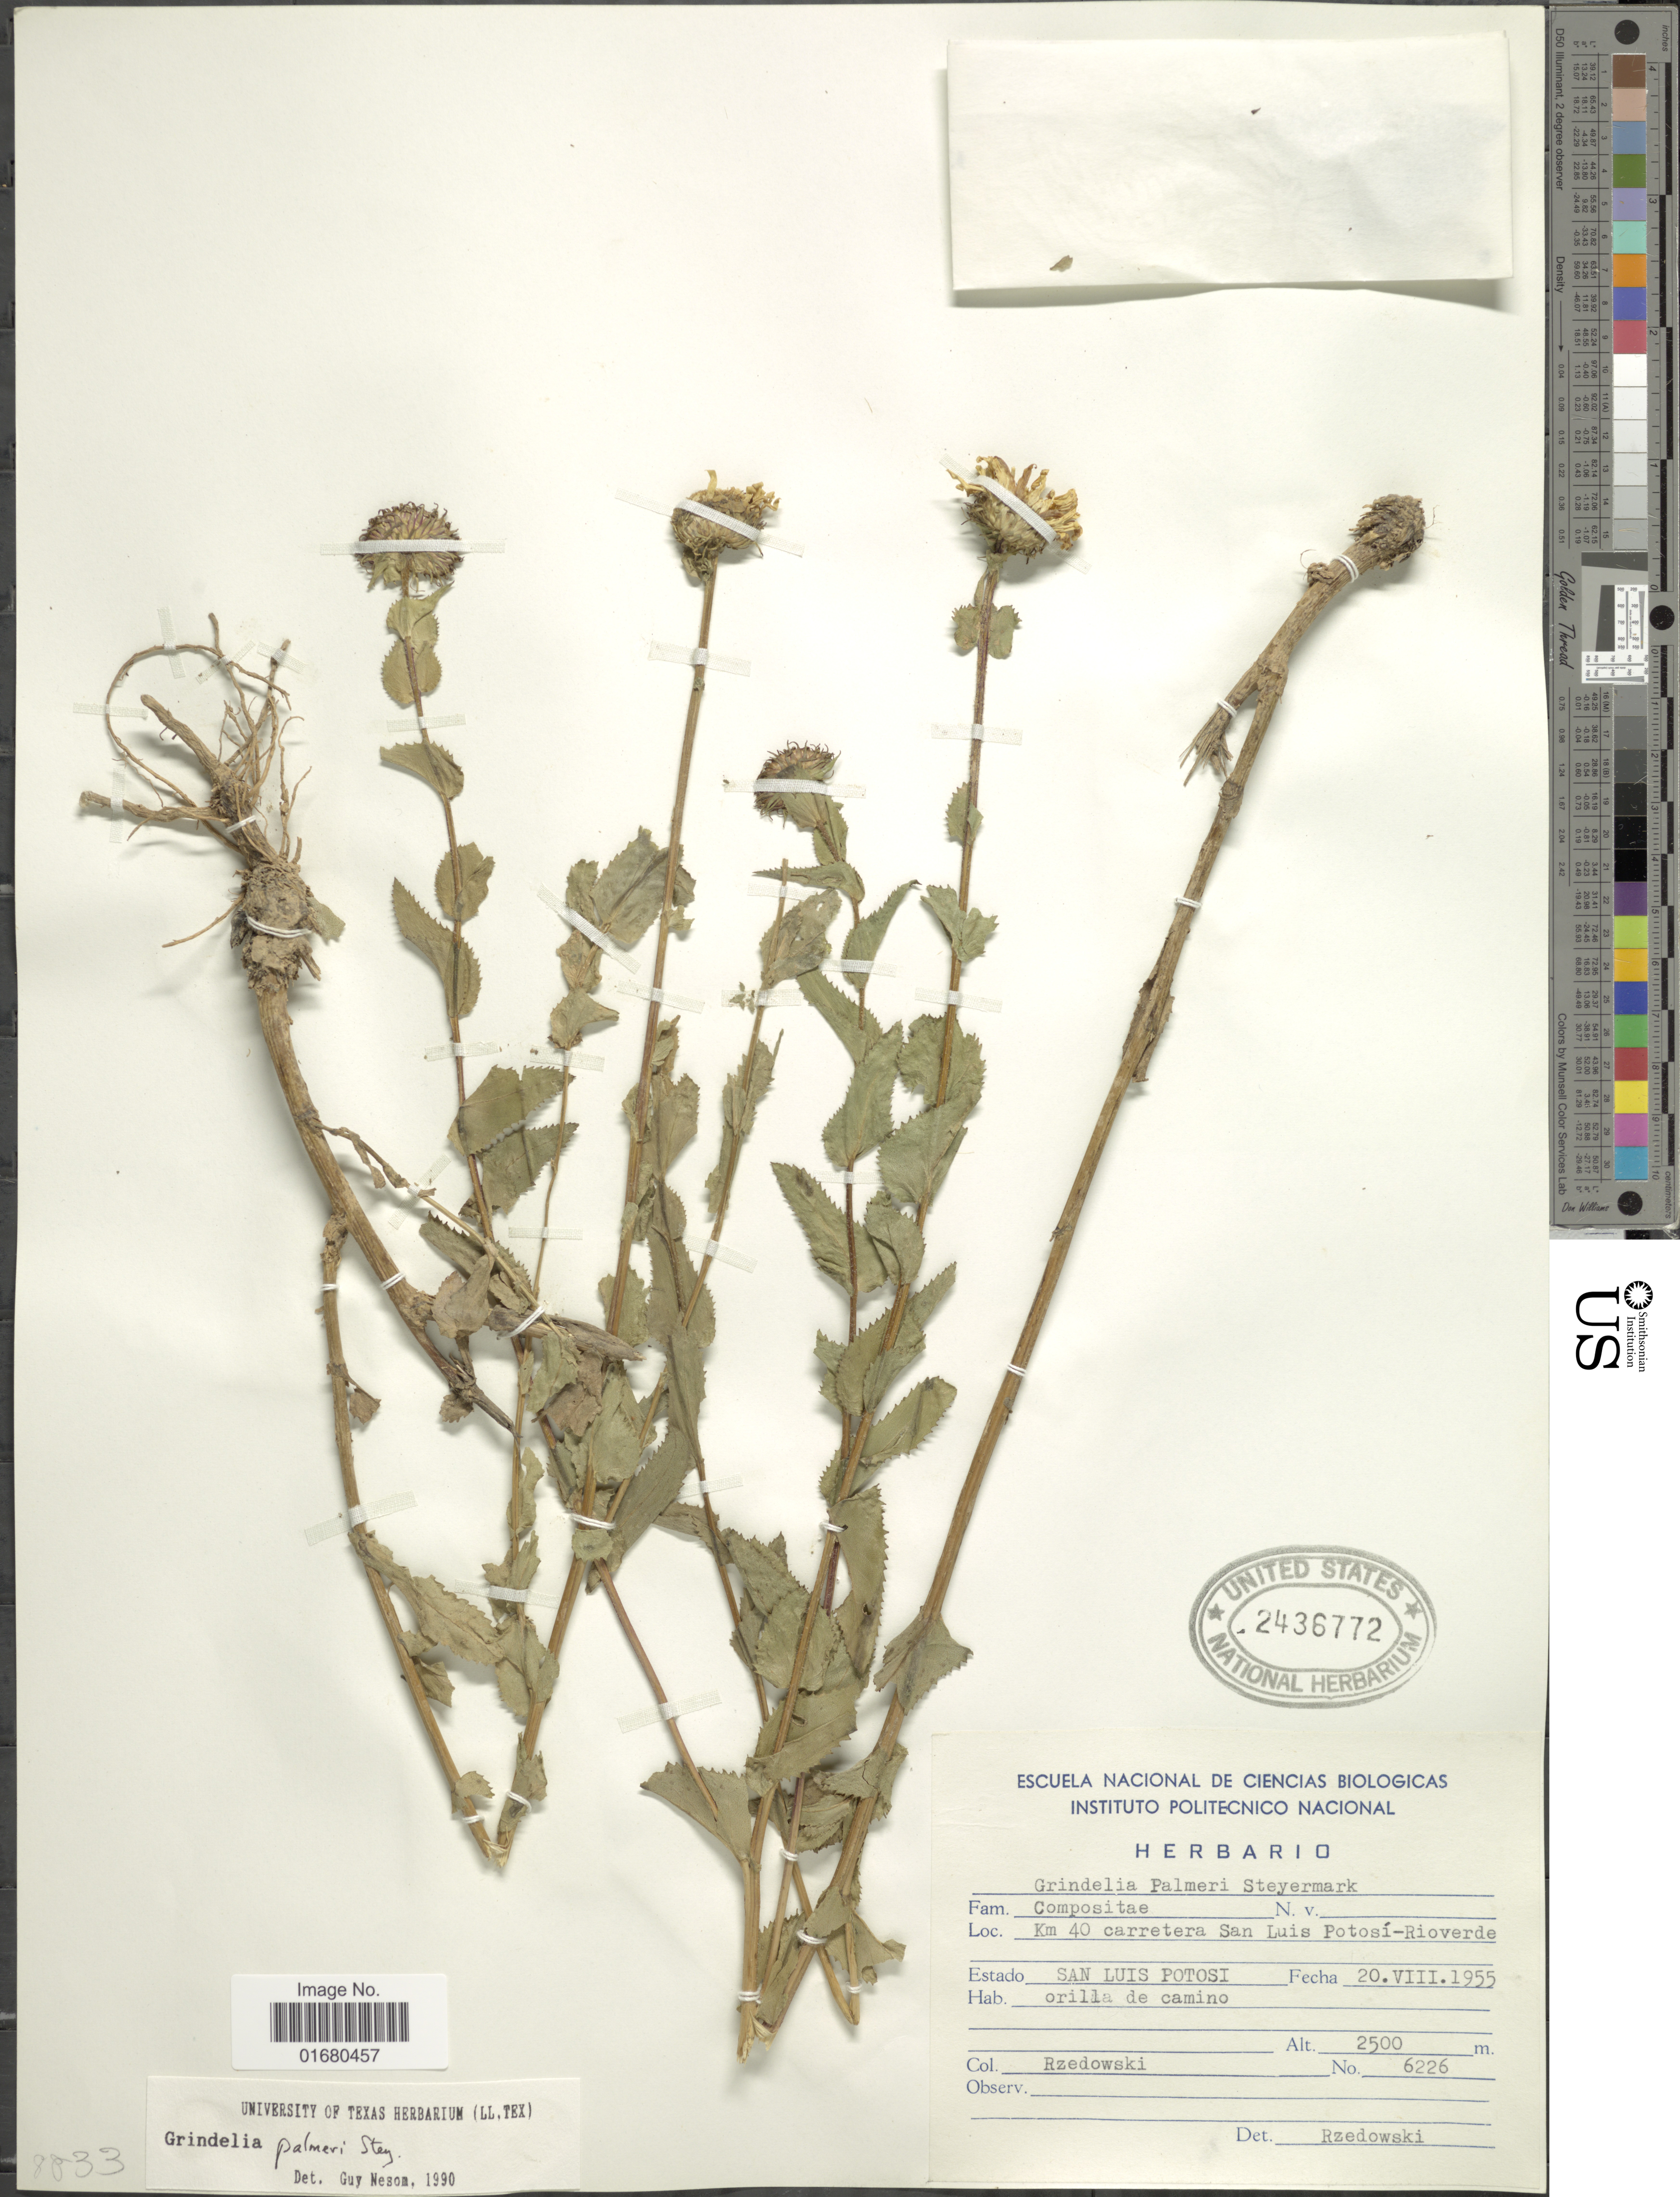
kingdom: Plantae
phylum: Tracheophyta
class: Magnoliopsida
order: Asterales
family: Asteraceae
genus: Grindelia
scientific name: Grindelia palmeri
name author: Steyerm.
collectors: Rzedowski, --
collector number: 6226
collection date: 1955-08-20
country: Mexico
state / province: San Luis Potosí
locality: Km 40 carretera San Luis Potosi-Rio Verde, orilla de camino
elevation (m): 2500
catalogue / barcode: US 2436772